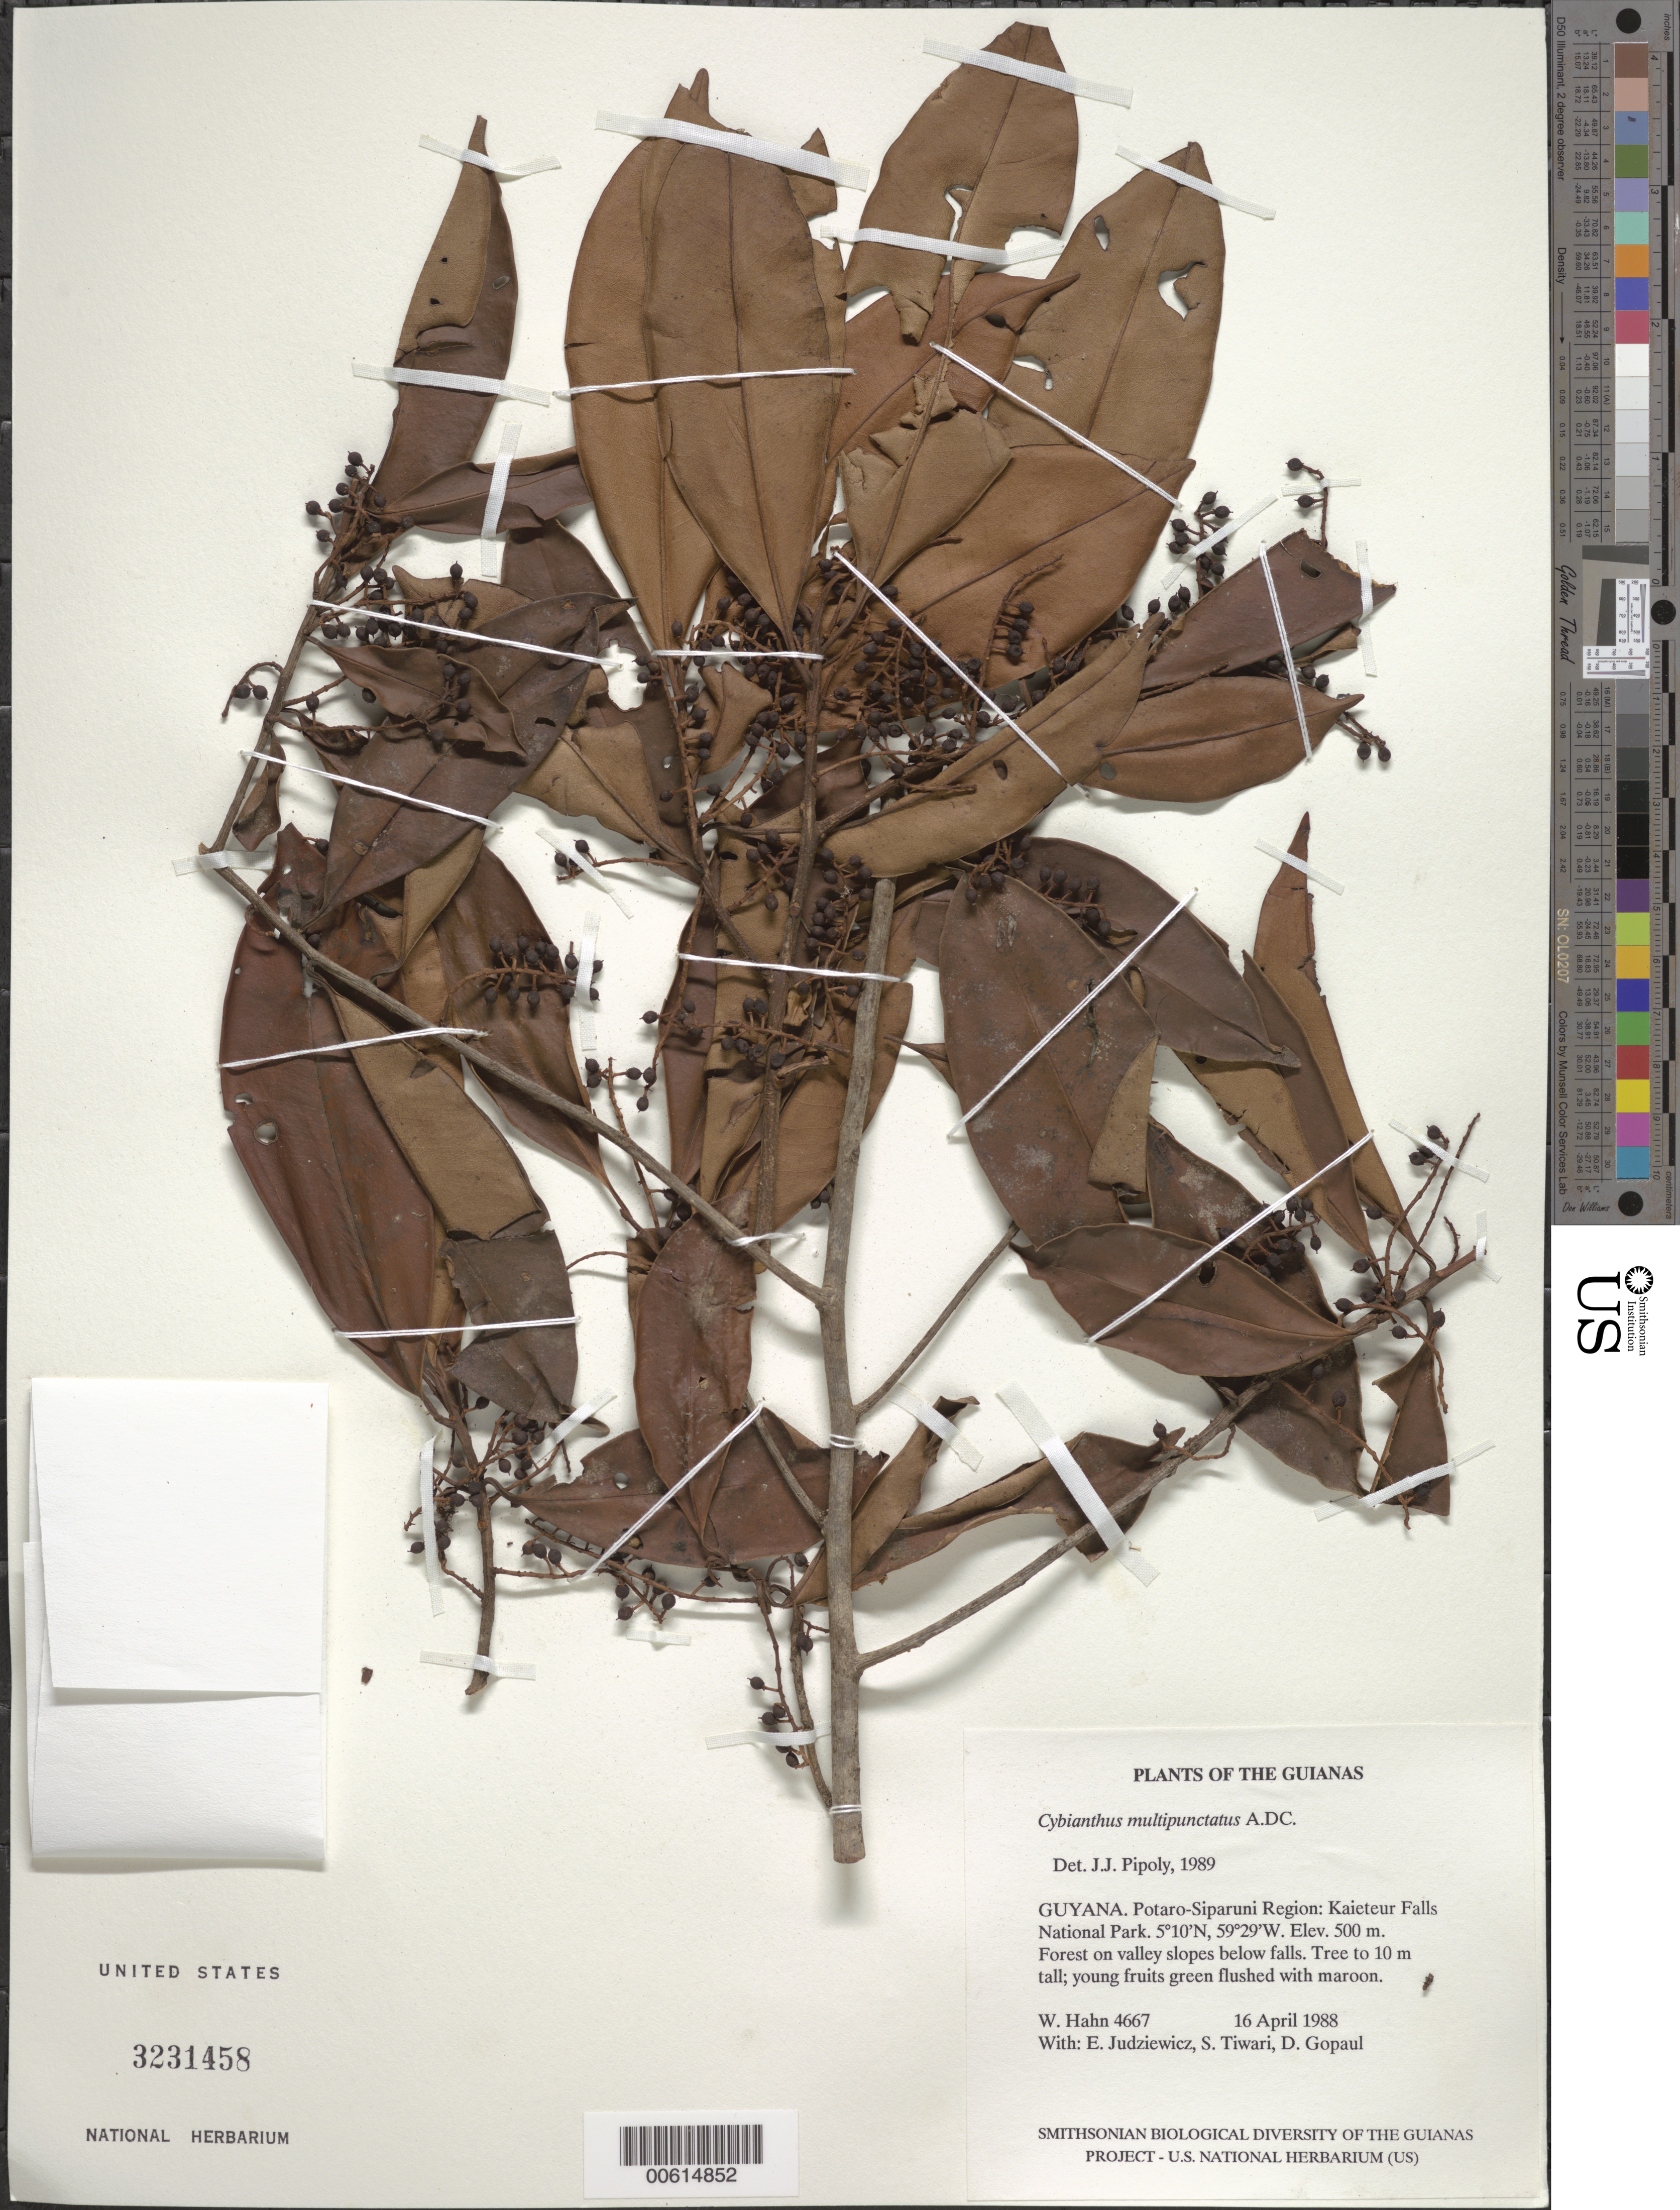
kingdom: Plantae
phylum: Tracheophyta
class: Magnoliopsida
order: Ericales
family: Primulaceae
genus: Cybianthus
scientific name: Cybianthus multipunctatus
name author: A. DC.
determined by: Pipoly, J. J., III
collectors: W. Hahn, E. J. Judziewicz, S. Tiwari & D. Gopaul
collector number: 4667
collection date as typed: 16 April 1988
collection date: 1988-04-16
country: Guyana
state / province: Potaro-Siparuni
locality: Kaieteur Falls National Park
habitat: Forest on valley slopes below falls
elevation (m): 500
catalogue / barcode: US 3231458